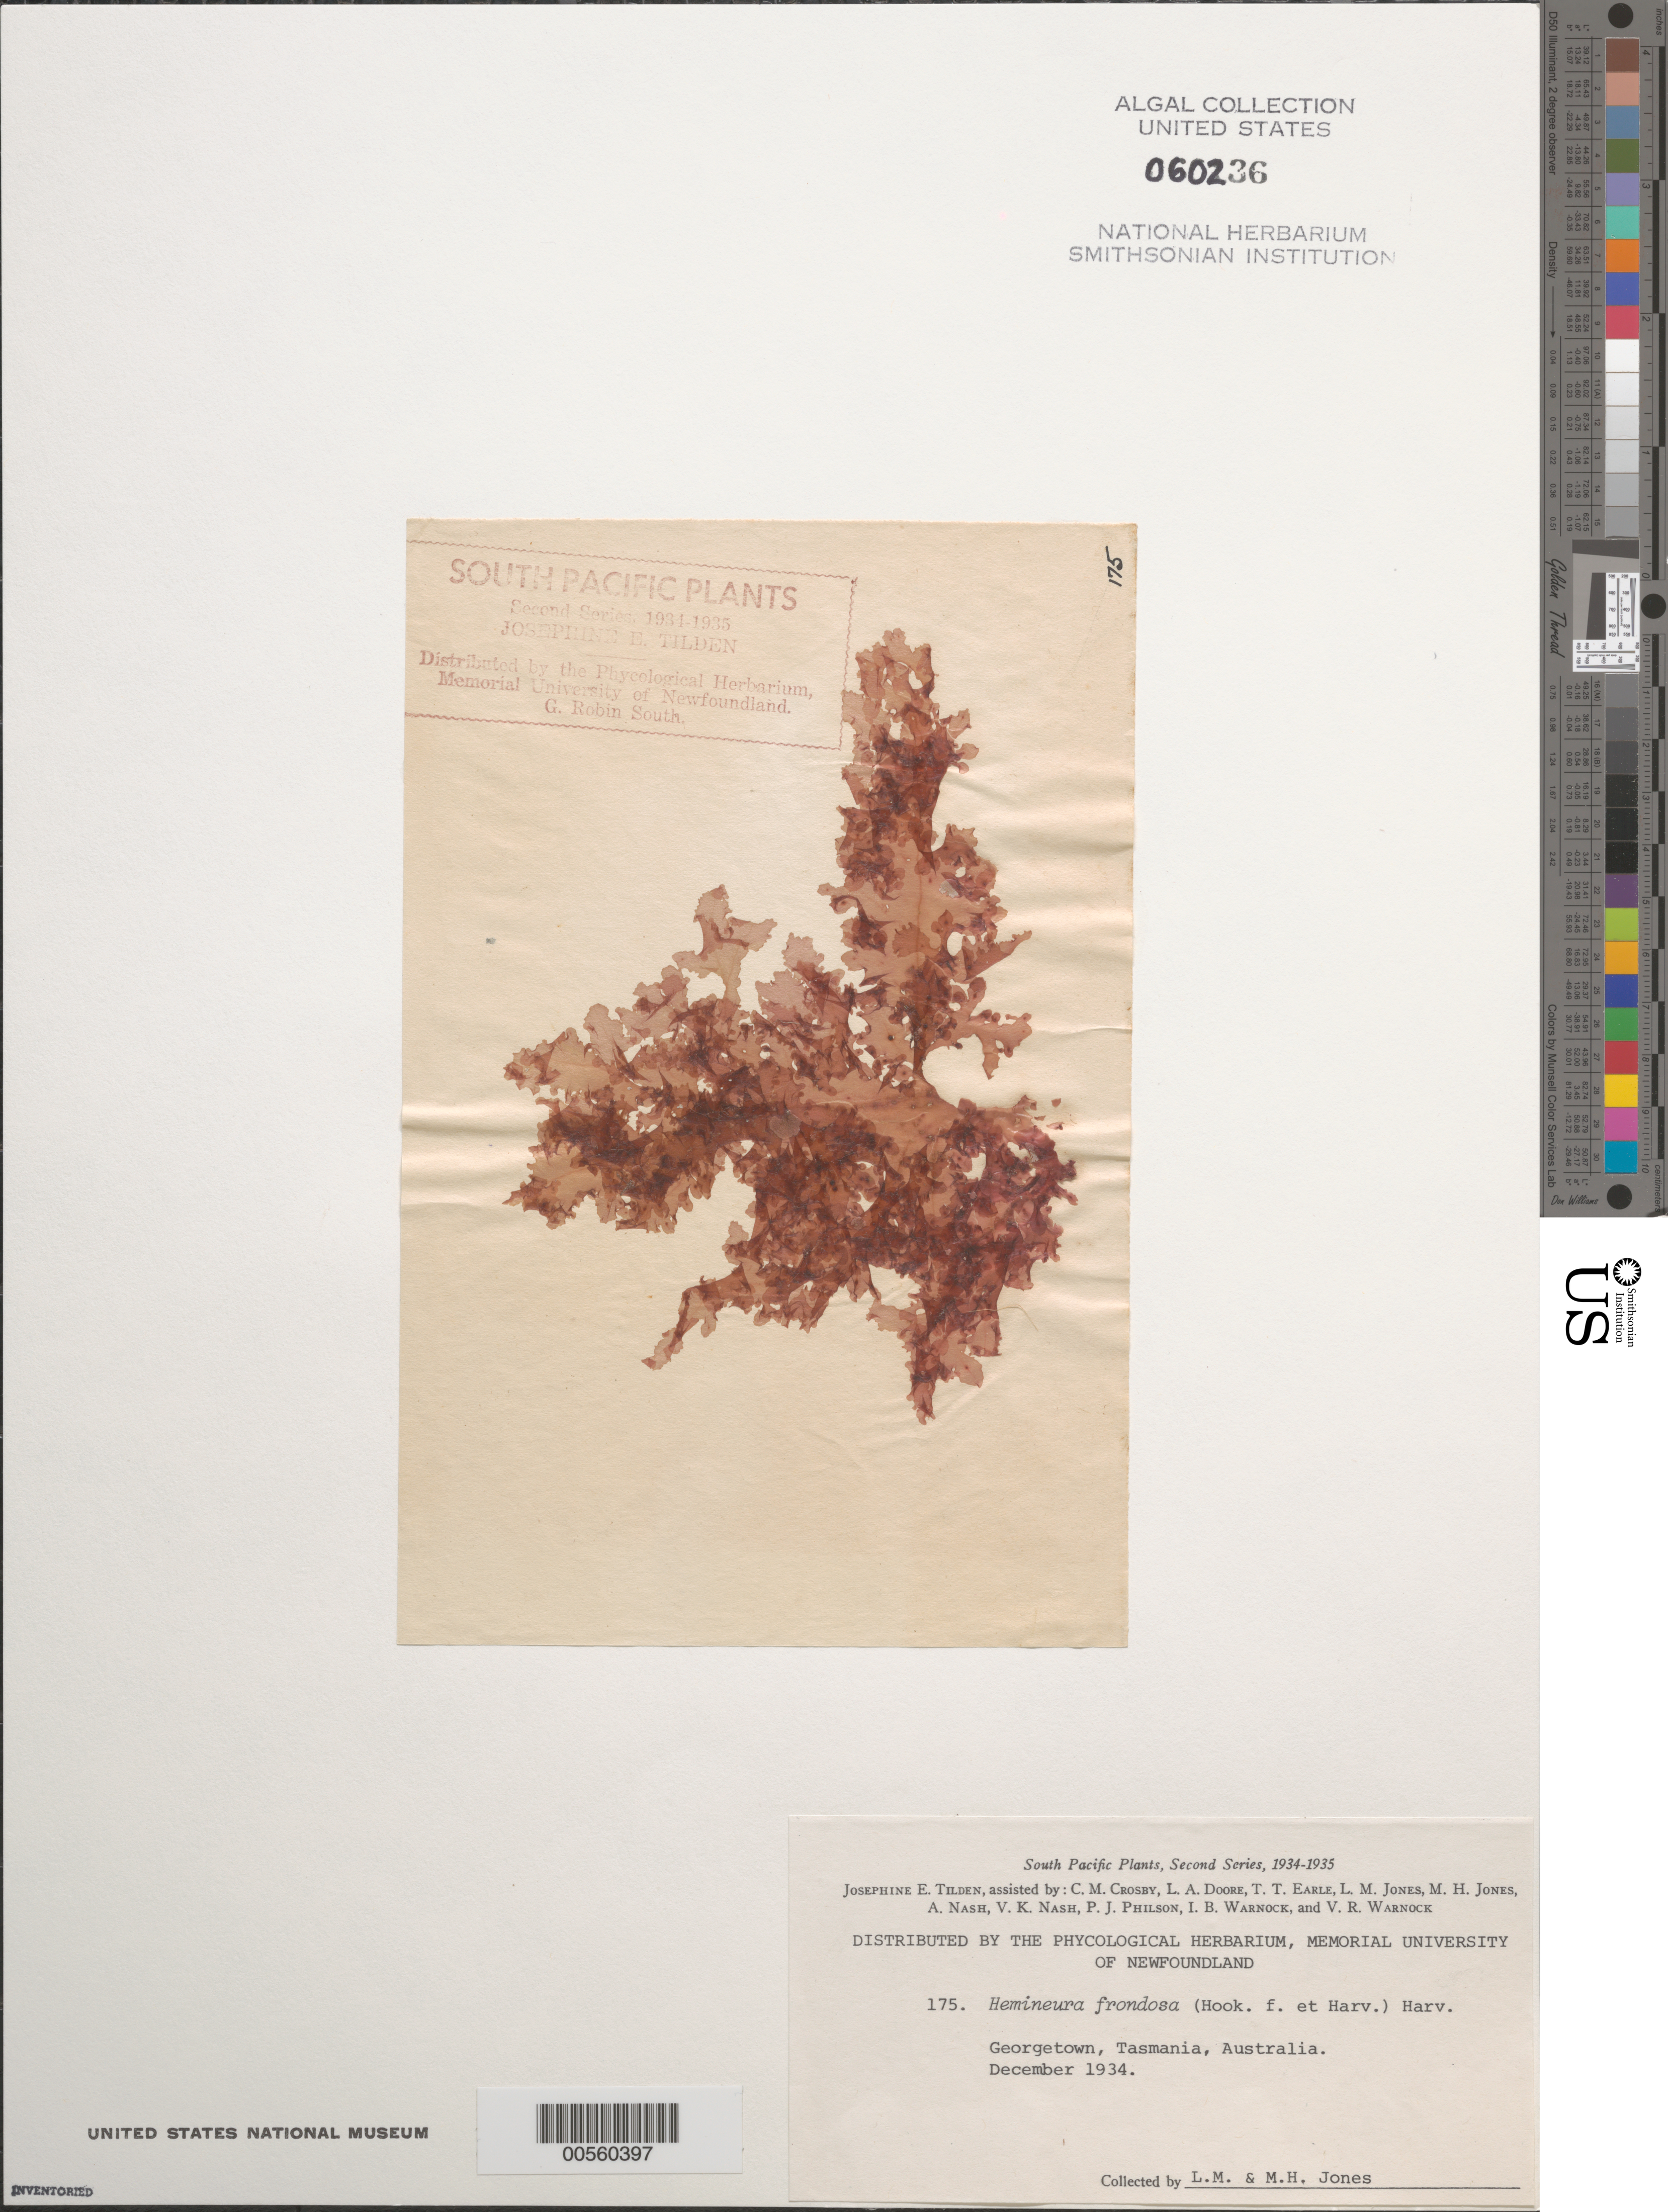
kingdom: Plantae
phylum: Rhodophyta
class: Florideophyceae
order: Ceramiales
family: Delesseriaceae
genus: Hemineura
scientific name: Hemineura frondosa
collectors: L. M. Jones & M. H. Jones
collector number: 175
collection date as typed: Dec 1934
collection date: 1934-12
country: Australia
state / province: Tasmania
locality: George Town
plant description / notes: Tilden, South Pacific Plants, Second Series, 1934-1935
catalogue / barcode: US 60236